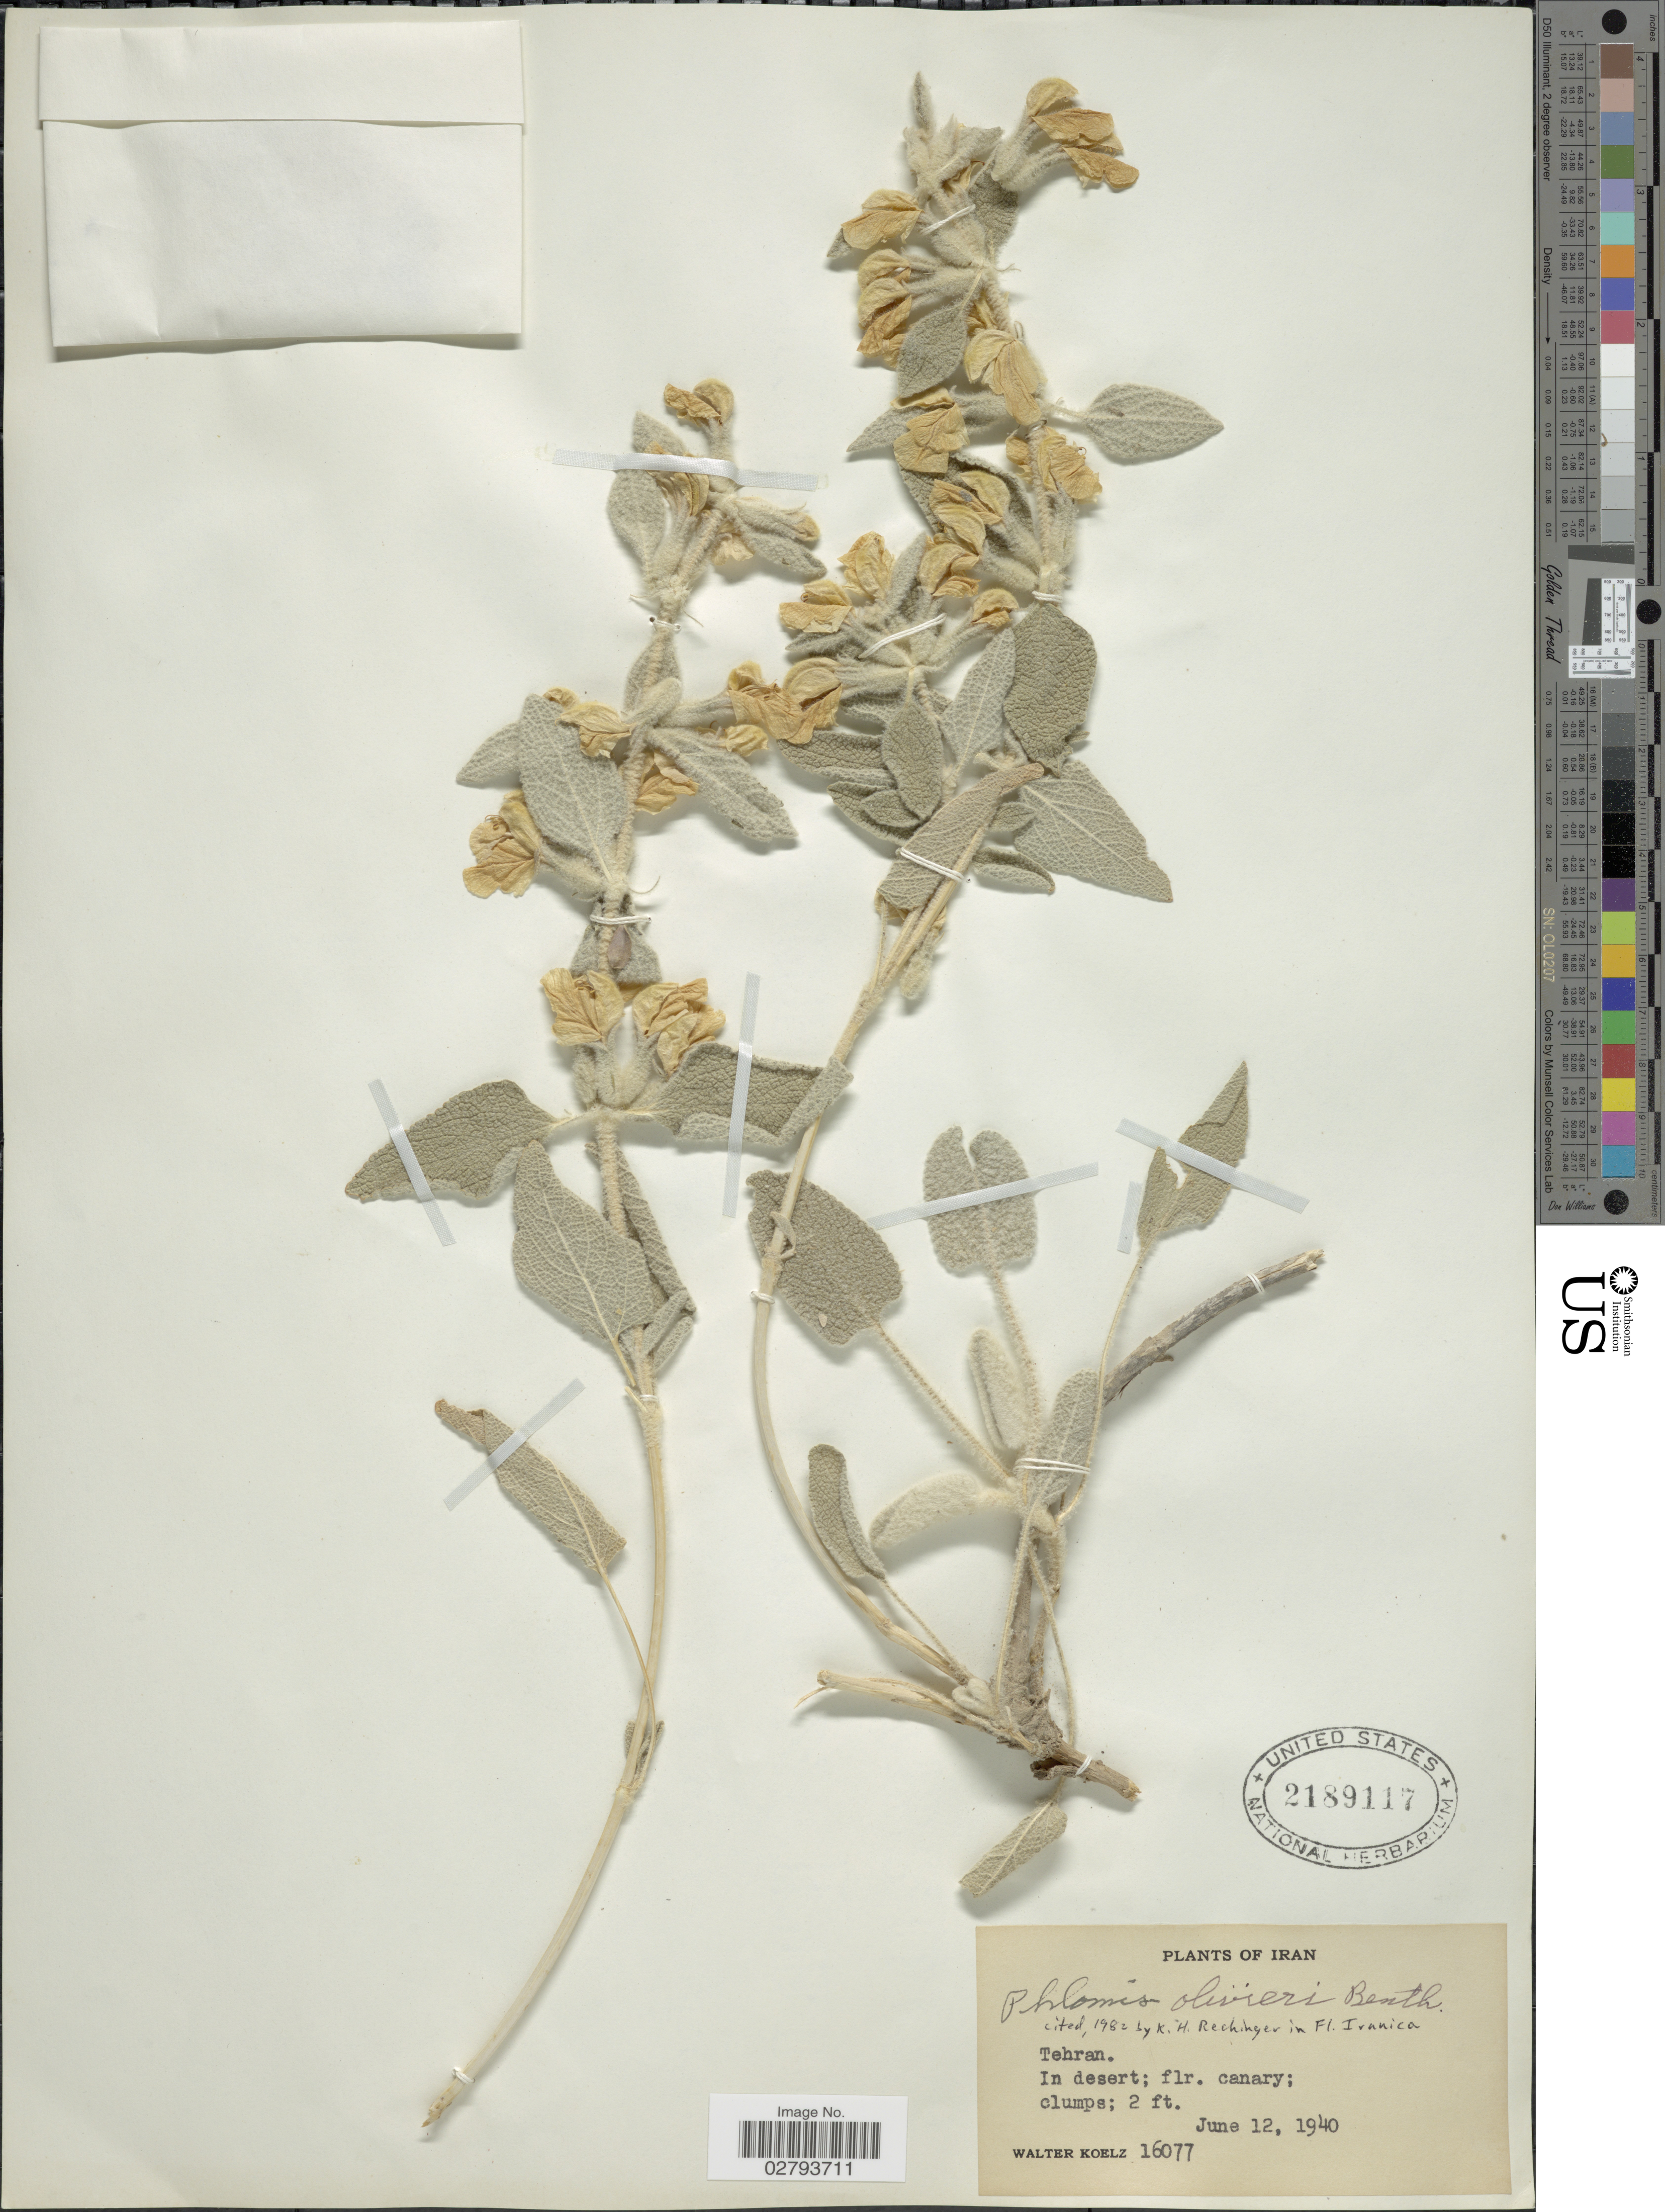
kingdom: Plantae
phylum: Tracheophyta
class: Magnoliopsida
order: Lamiales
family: Lamiaceae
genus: Phlomis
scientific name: Phlomis olivieri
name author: Benth.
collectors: W. N. Koelz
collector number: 16077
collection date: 1940-06-12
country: Iran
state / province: Tehran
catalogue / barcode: US 2189117